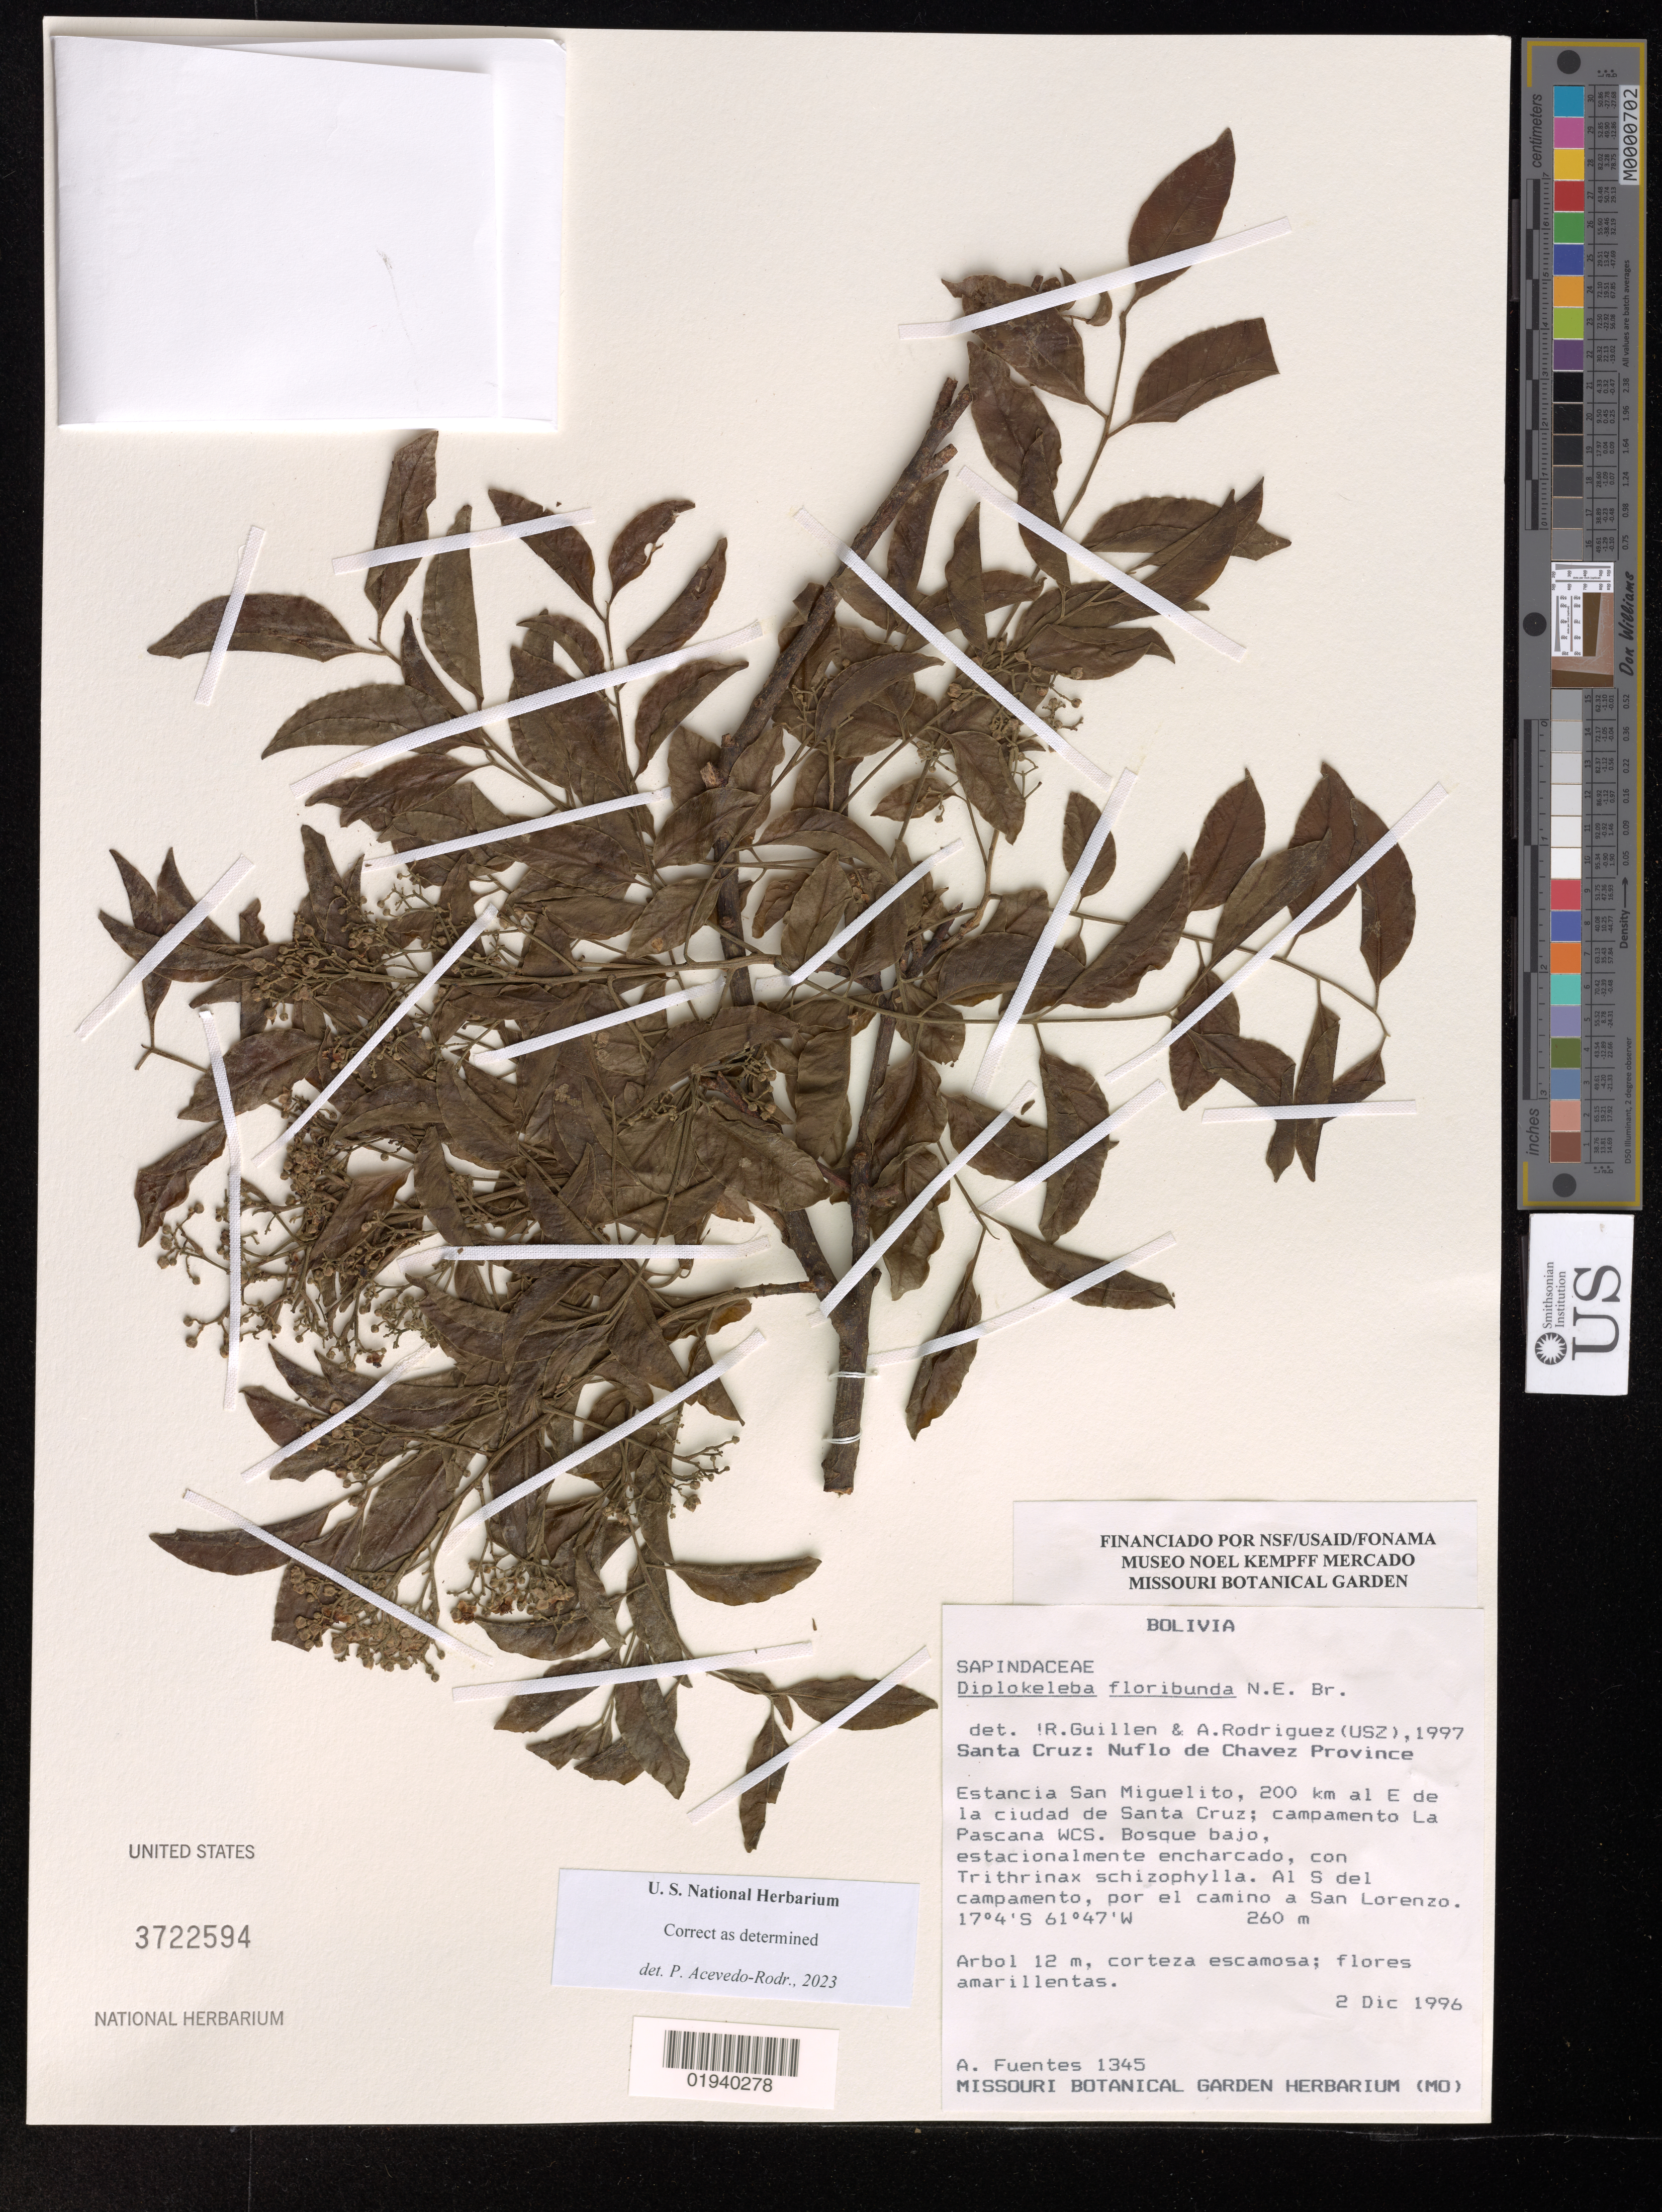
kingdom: Plantae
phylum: Tracheophyta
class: Magnoliopsida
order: Sapindales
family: Sapindaceae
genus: Diplokeleba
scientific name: Diplokeleba floribunda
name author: N.E. Br.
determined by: Acevedo-Rodriguez, P., (US), Smithsonian Institution - National Museum of Natural History (UNITED STATES)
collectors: A. F. Fuentes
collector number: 1345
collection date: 1996-12-02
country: Bolivia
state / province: Santa Cruz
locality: Nuflo de Chavez Province. Estancia San Miguelito, 200 km al E de la ciudad de Santa Cruz; campamento La Pascana ECS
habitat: Bosque bajo, estacionalmente encharcado, con Trithrinax schizophylla; al S del campamento, por el camino a San Lorenzo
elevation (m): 260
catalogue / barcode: US 3722594